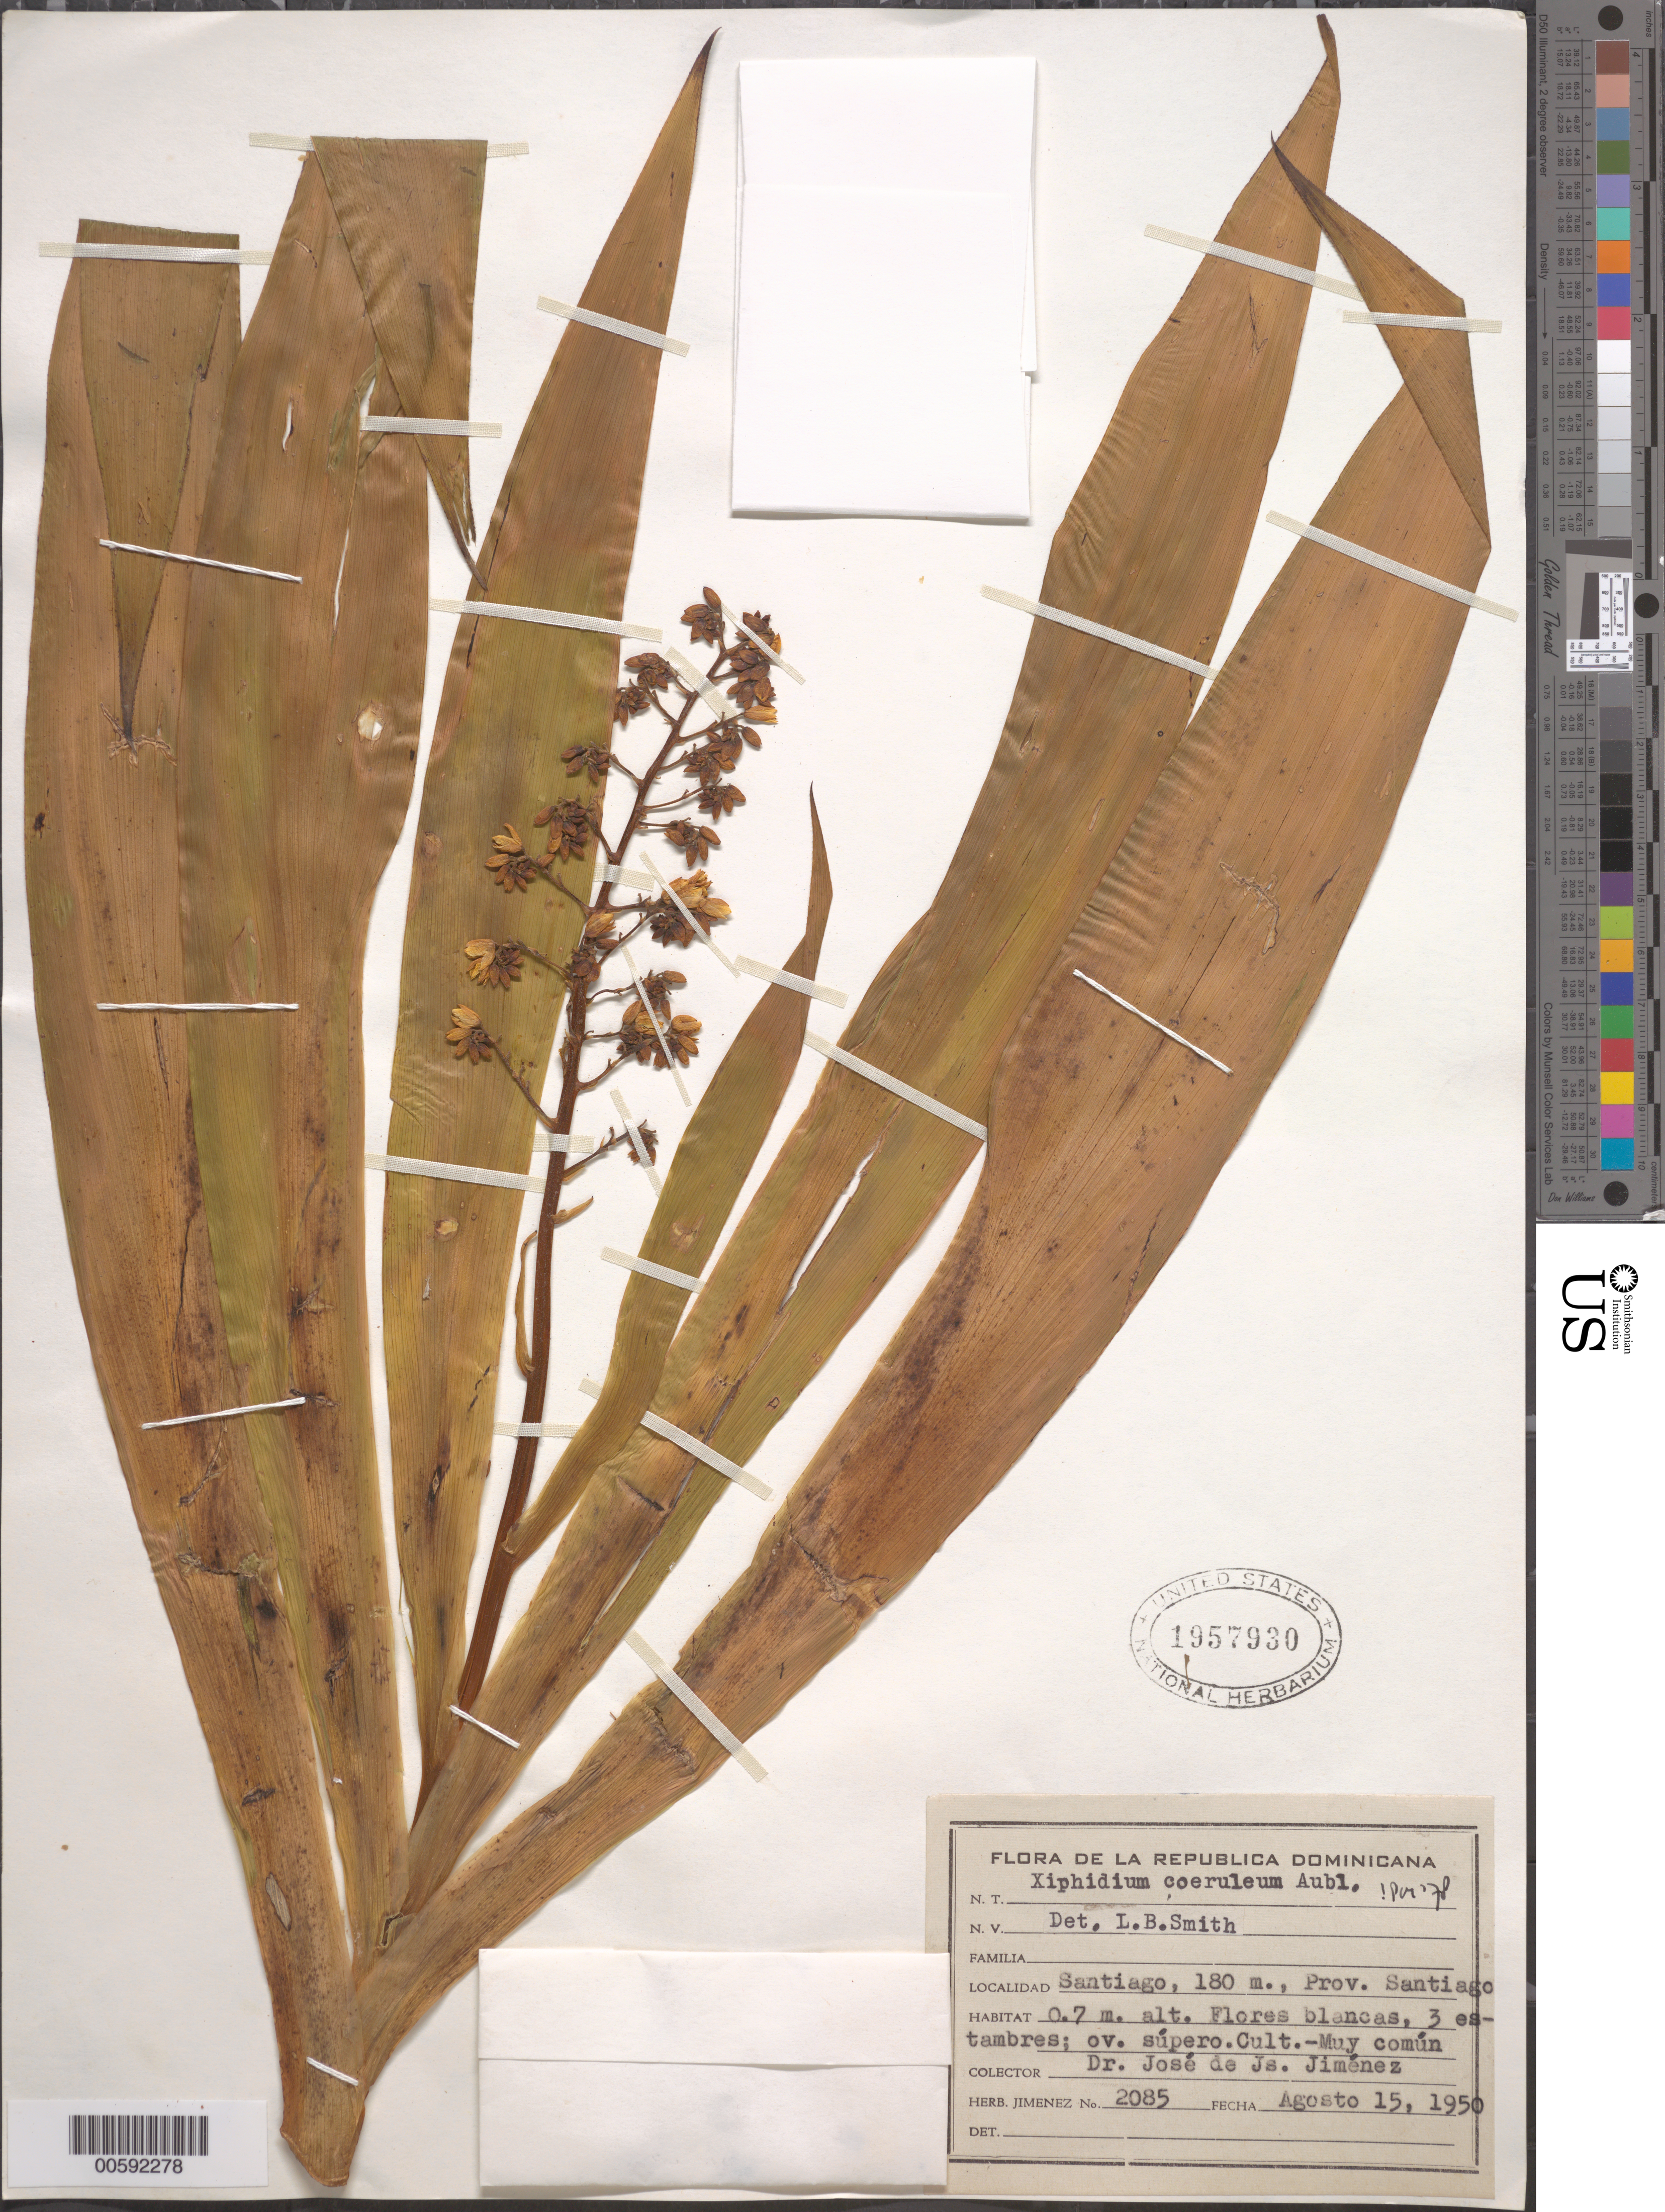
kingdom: Plantae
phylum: Tracheophyta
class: Liliopsida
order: Commelinales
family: Haemodoraceae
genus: Xiphidium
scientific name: Xiphidium caeruleum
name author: Aubl.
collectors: J. J. Jiménez Almonte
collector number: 2085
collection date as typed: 15 Aug 1950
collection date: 1950-08-15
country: Dominican Republic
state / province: Santiago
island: Hispaniola Island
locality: Santiago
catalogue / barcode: US 1957930